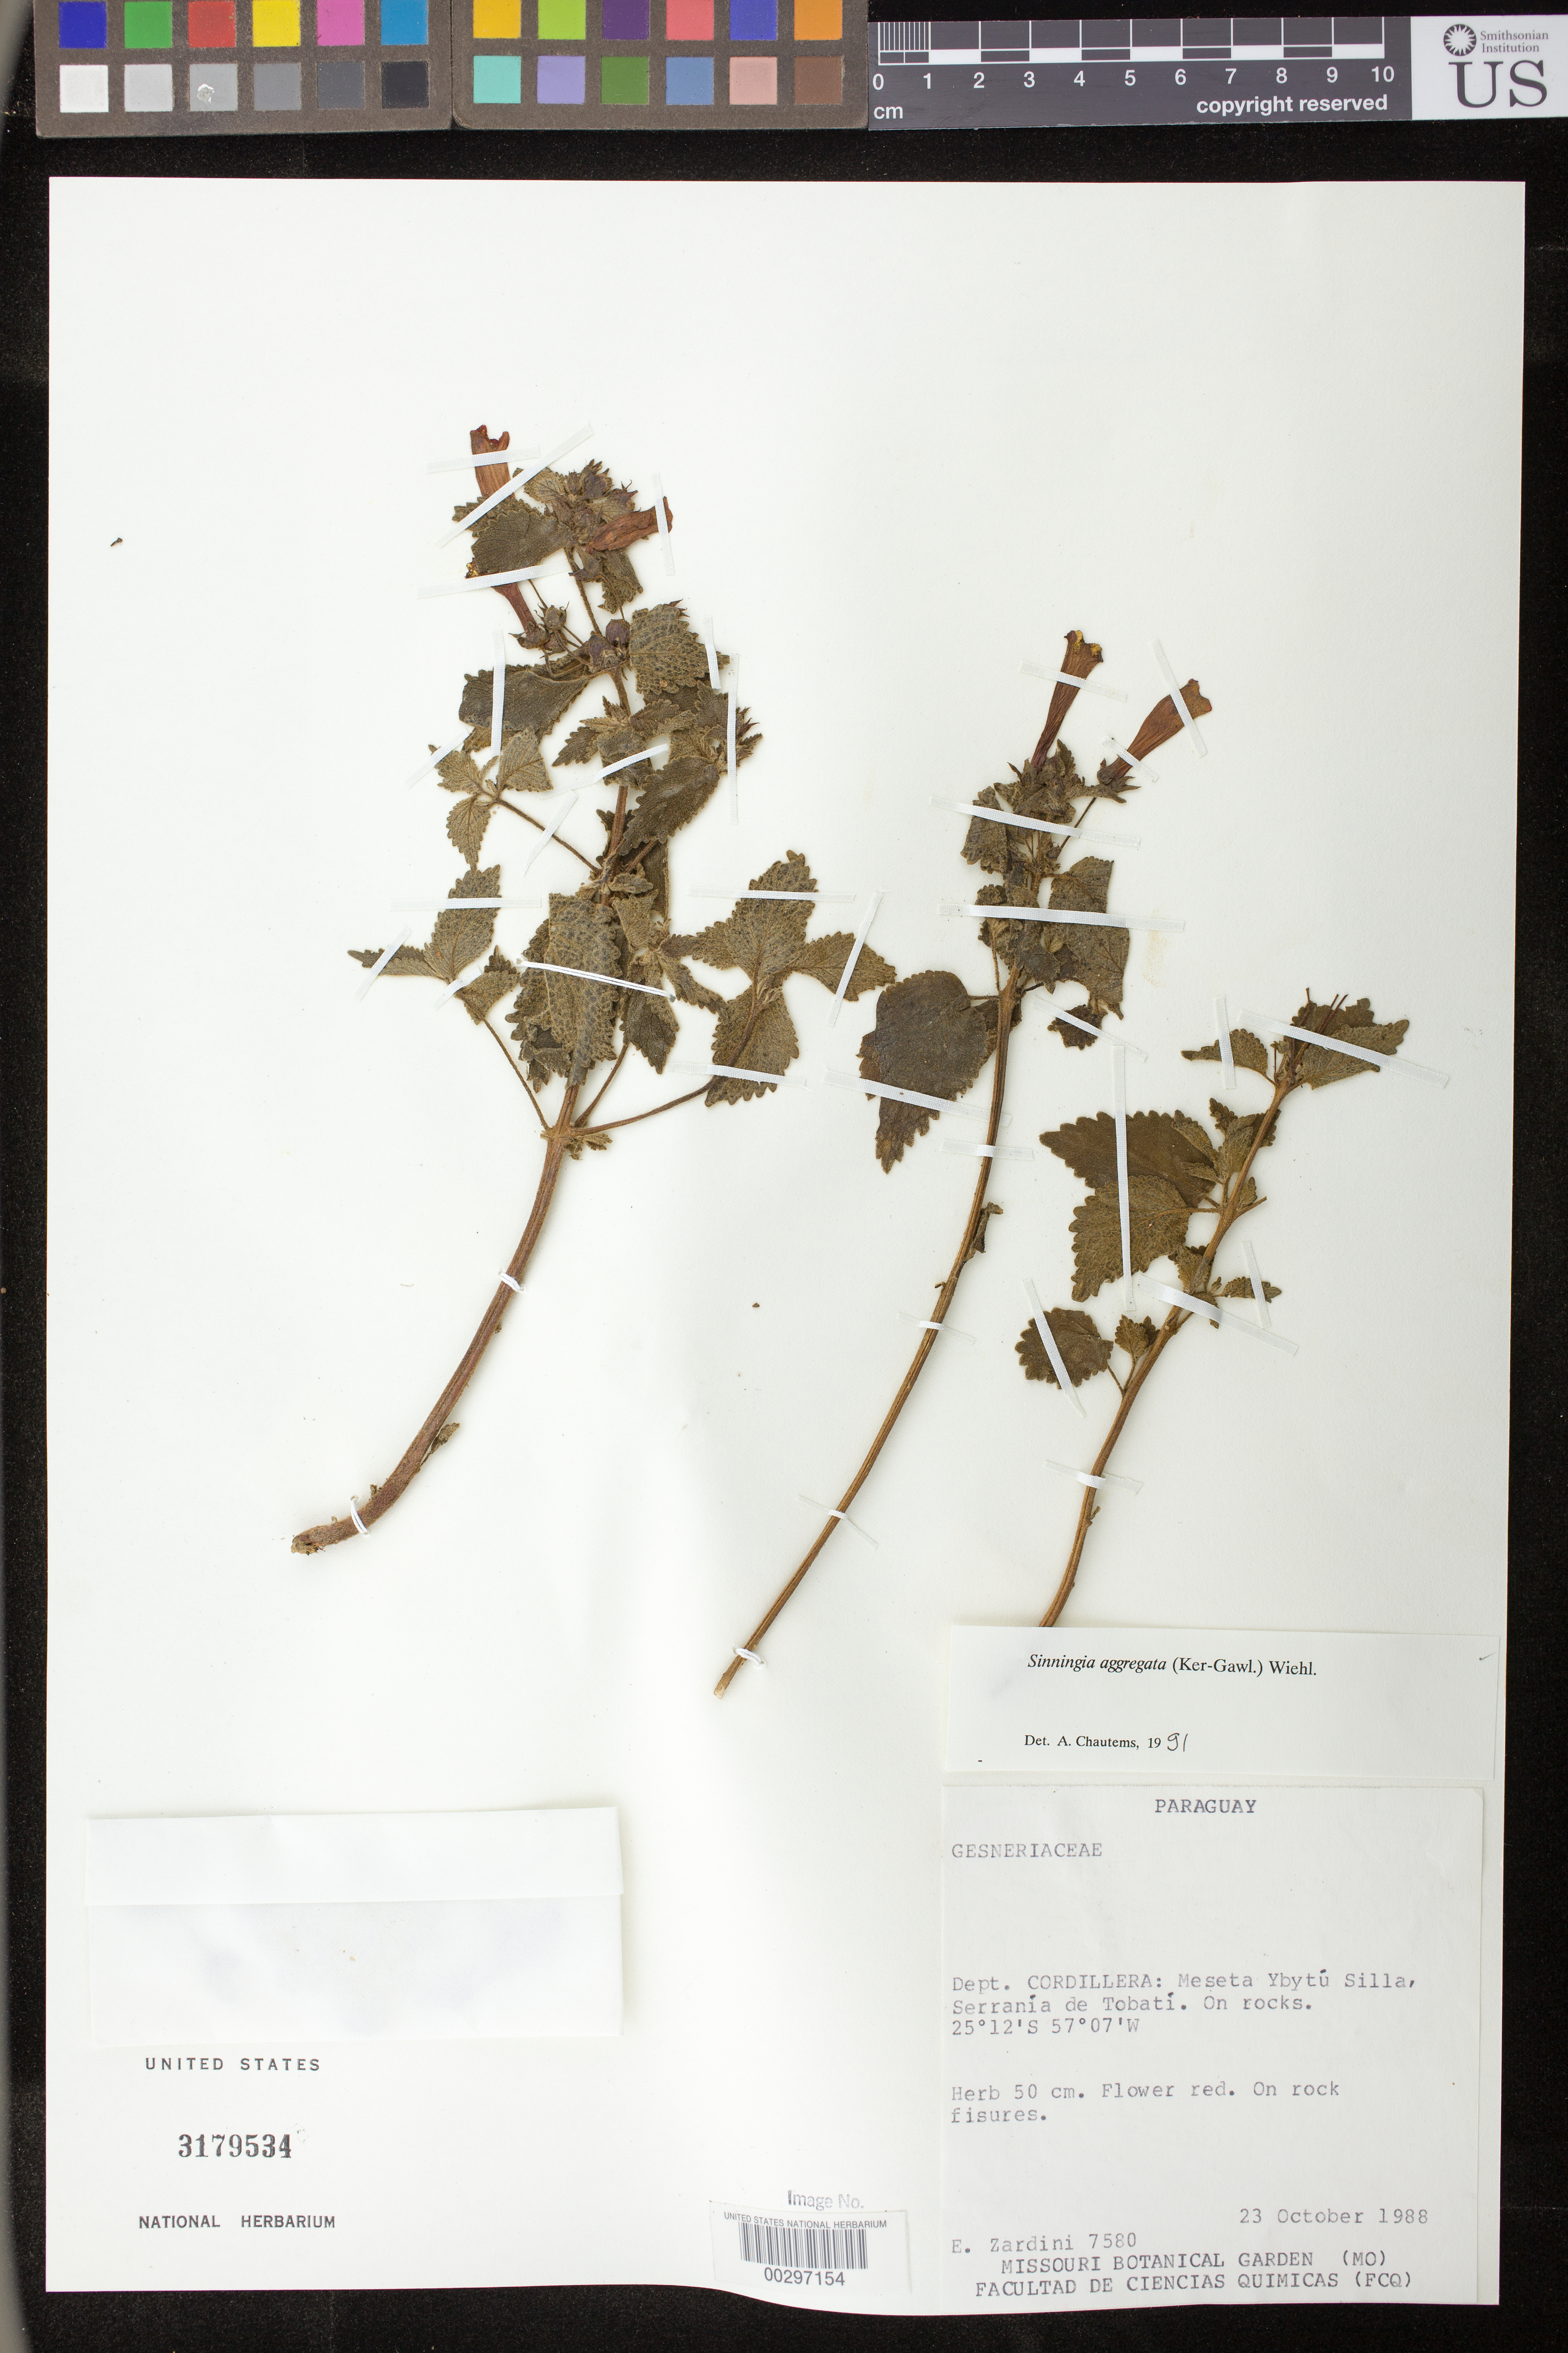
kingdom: Plantae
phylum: Tracheophyta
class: Magnoliopsida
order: Lamiales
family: Gesneriaceae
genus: Sinningia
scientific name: Sinningia aggregata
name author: (Ker Gawl.) Wiehler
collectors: E. M. Zardini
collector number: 7580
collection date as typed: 23 Oct 1988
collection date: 1988-10-23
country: Paraguay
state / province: Cordillera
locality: Meseta Ybytu Silla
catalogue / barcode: US 3179534